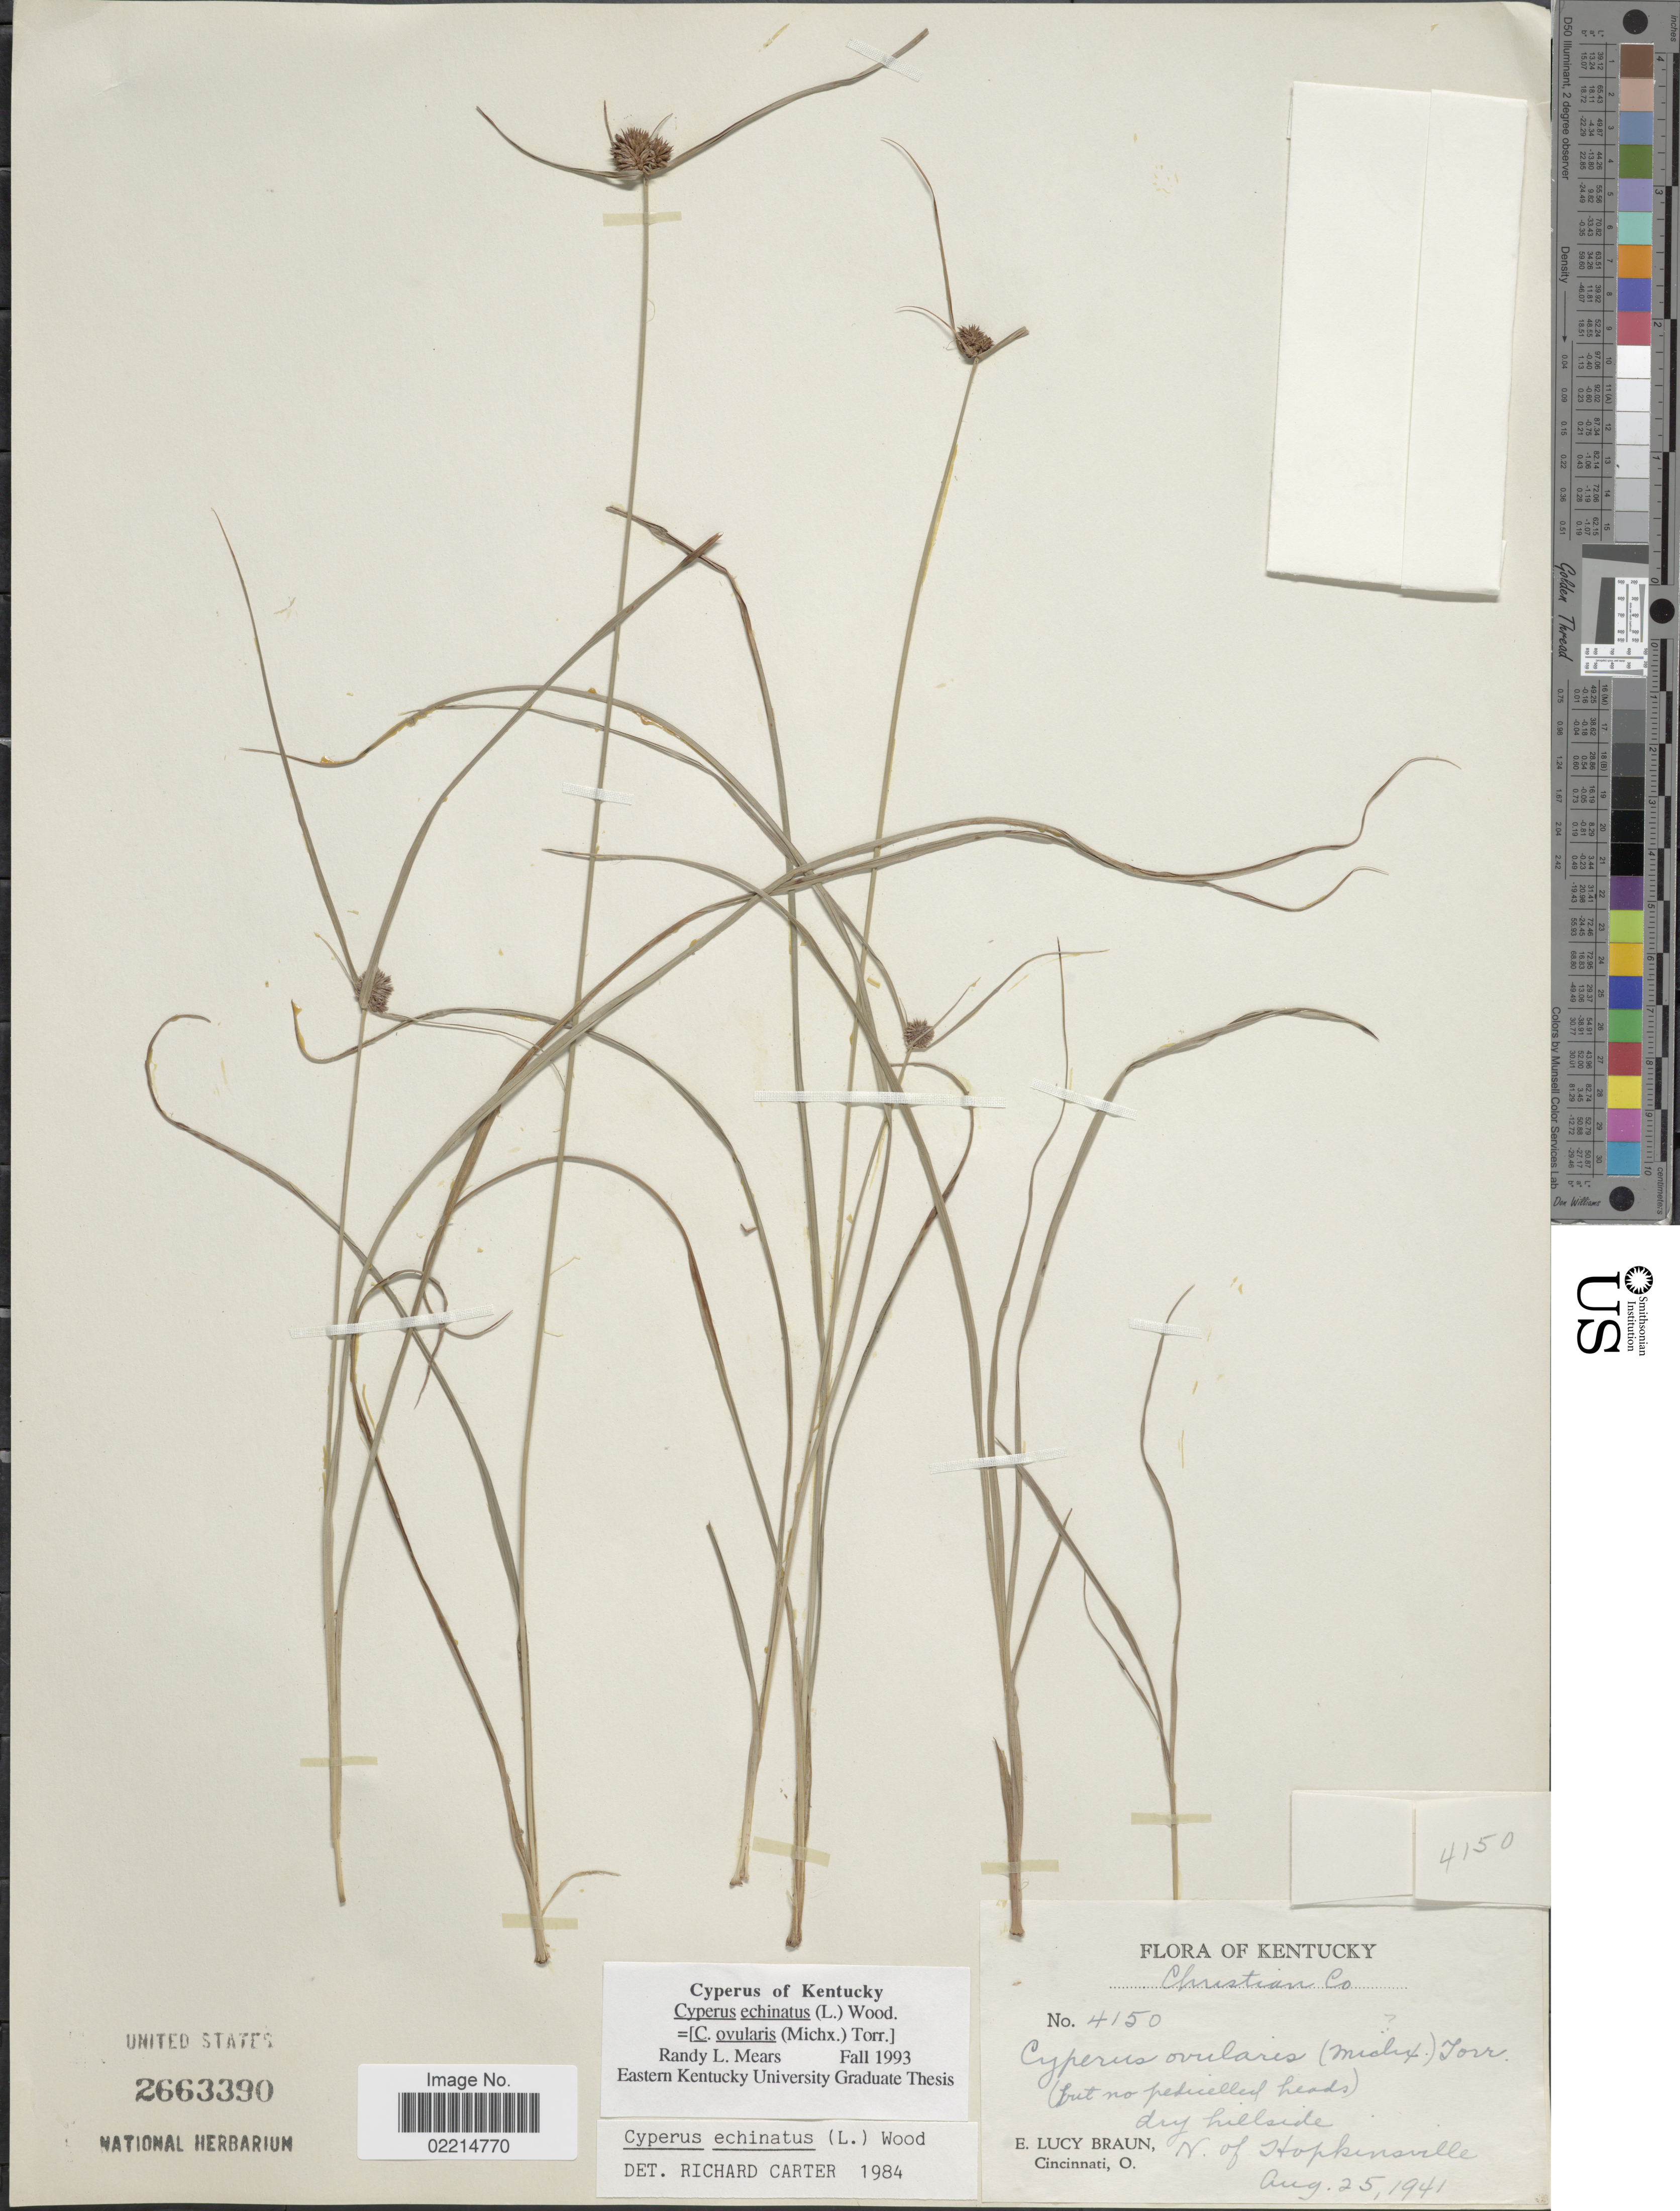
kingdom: Plantae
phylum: Tracheophyta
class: Liliopsida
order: Poales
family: Cyperaceae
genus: Cyperus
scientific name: Cyperus echinatus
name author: (L.) Alph. Wood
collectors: E. L. Braun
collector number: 4150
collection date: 1941-08-25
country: United States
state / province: Kentucky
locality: Christian Co. Dry hillside, N. of Hopkinsville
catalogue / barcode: US 2663390